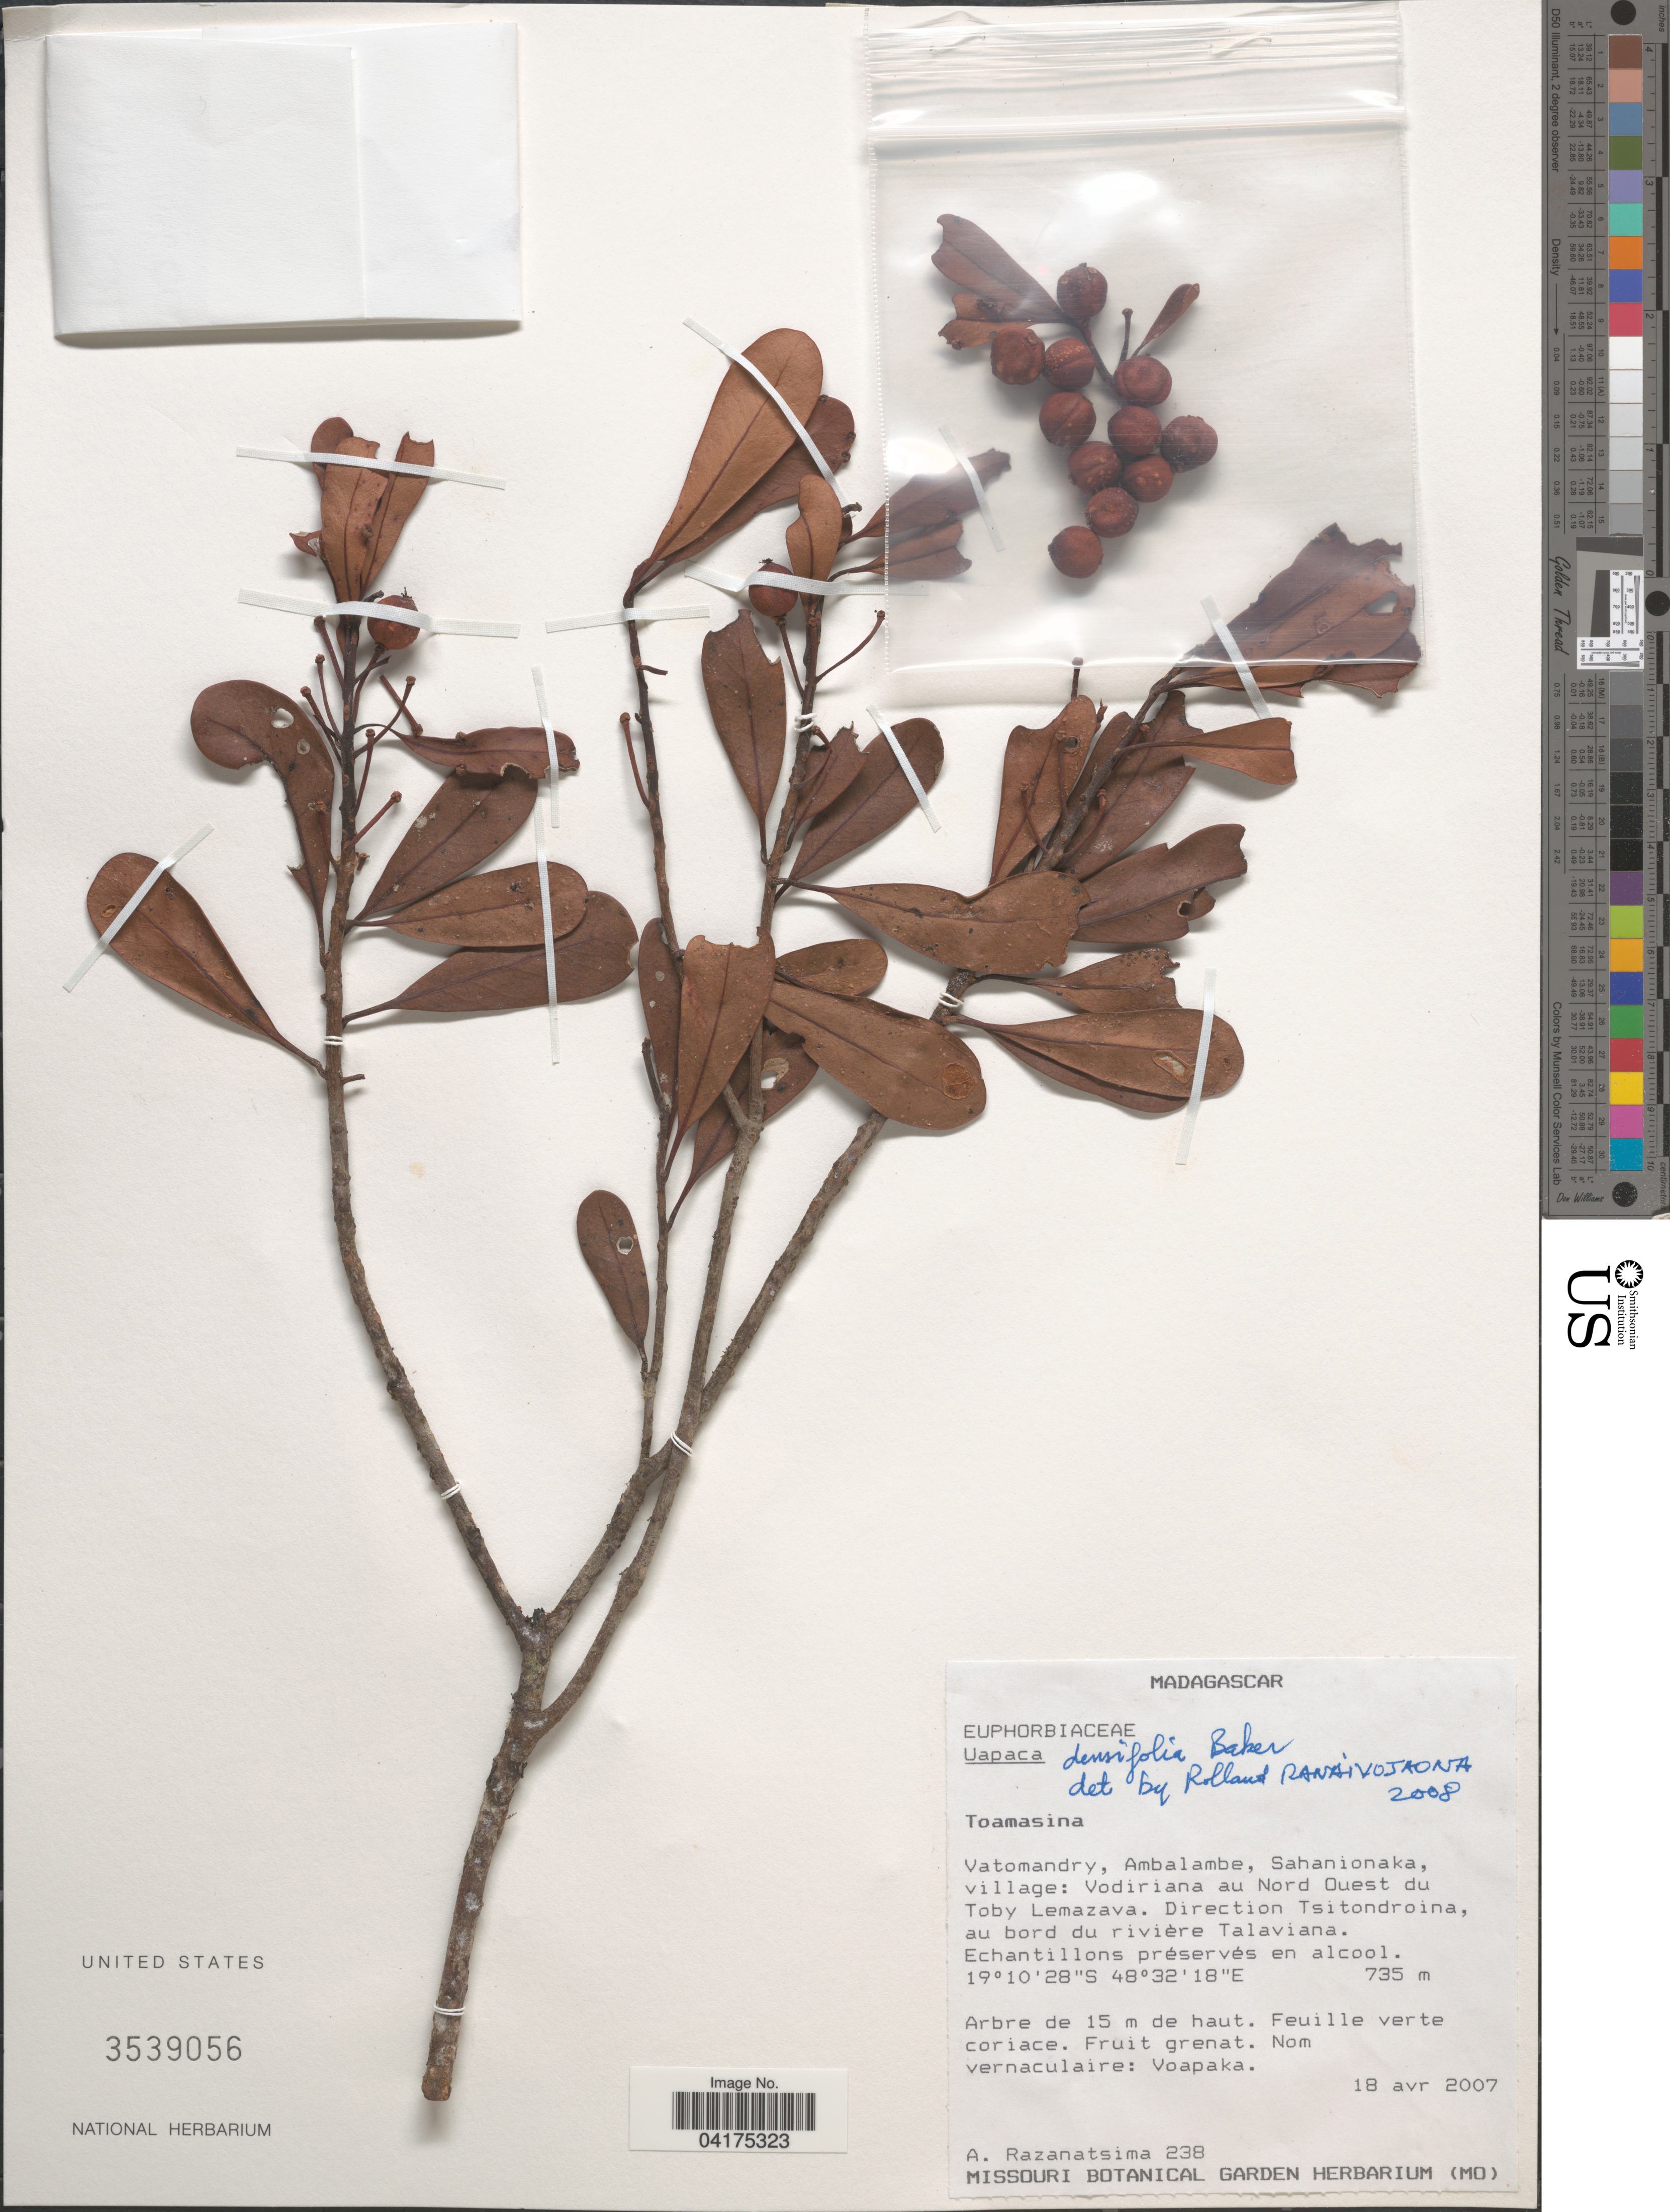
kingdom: Plantae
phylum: Tracheophyta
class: Magnoliopsida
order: Malpighiales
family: Phyllanthaceae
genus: Uapaca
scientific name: Uapaca densifolia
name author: Baker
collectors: A. Razanatsima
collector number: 238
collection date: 2007-04-18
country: Madagascar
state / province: Alaotra Mangoro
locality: Vatomandry, Ambalabe, Sahanionaka, village: Vodiriana au Nord Ouest du Toby Lemazava. Direction Tsitondroina, au bord du rivière Talaviana.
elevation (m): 735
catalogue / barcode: US 3539056